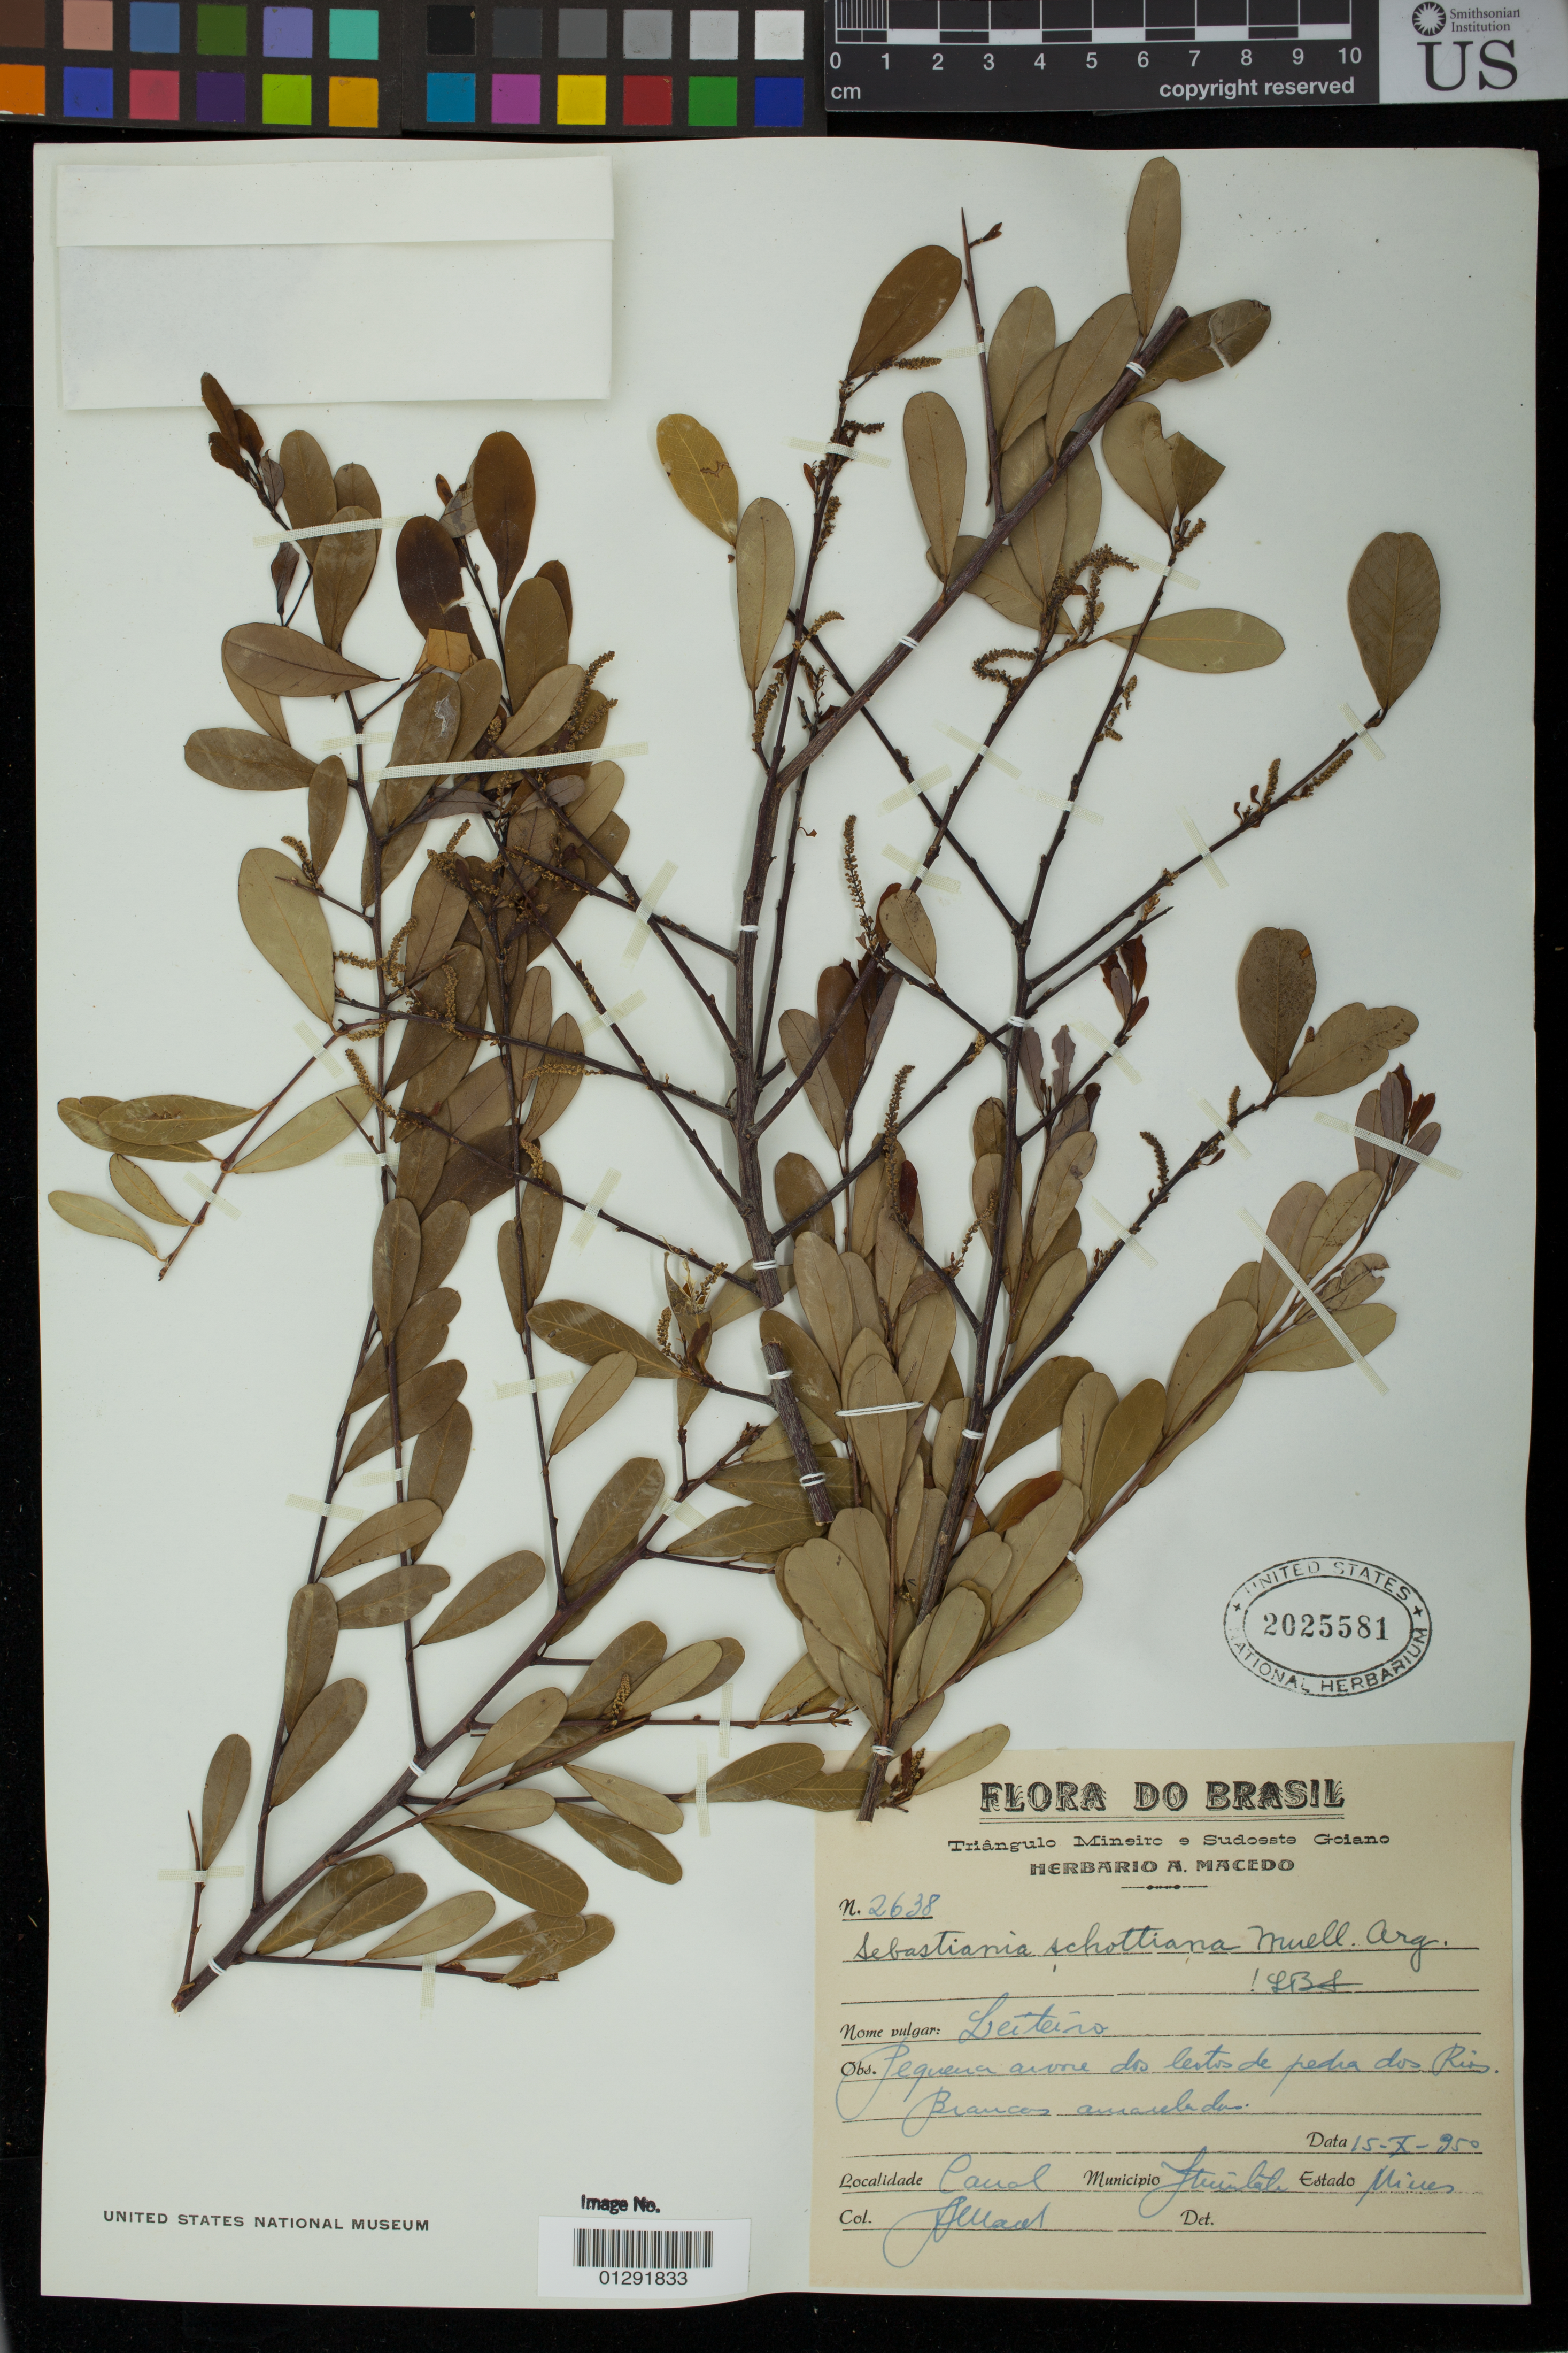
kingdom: Plantae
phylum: Tracheophyta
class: Magnoliopsida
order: Malpighiales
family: Euphorbiaceae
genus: Sebastiania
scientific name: Sebastiania schottiana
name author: (Müll. Arg.) Müll. Arg.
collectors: A. Maciel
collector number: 2638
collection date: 1950-10-15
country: Brazil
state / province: Minas Gerais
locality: Ituiutaba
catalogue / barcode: US 2025581